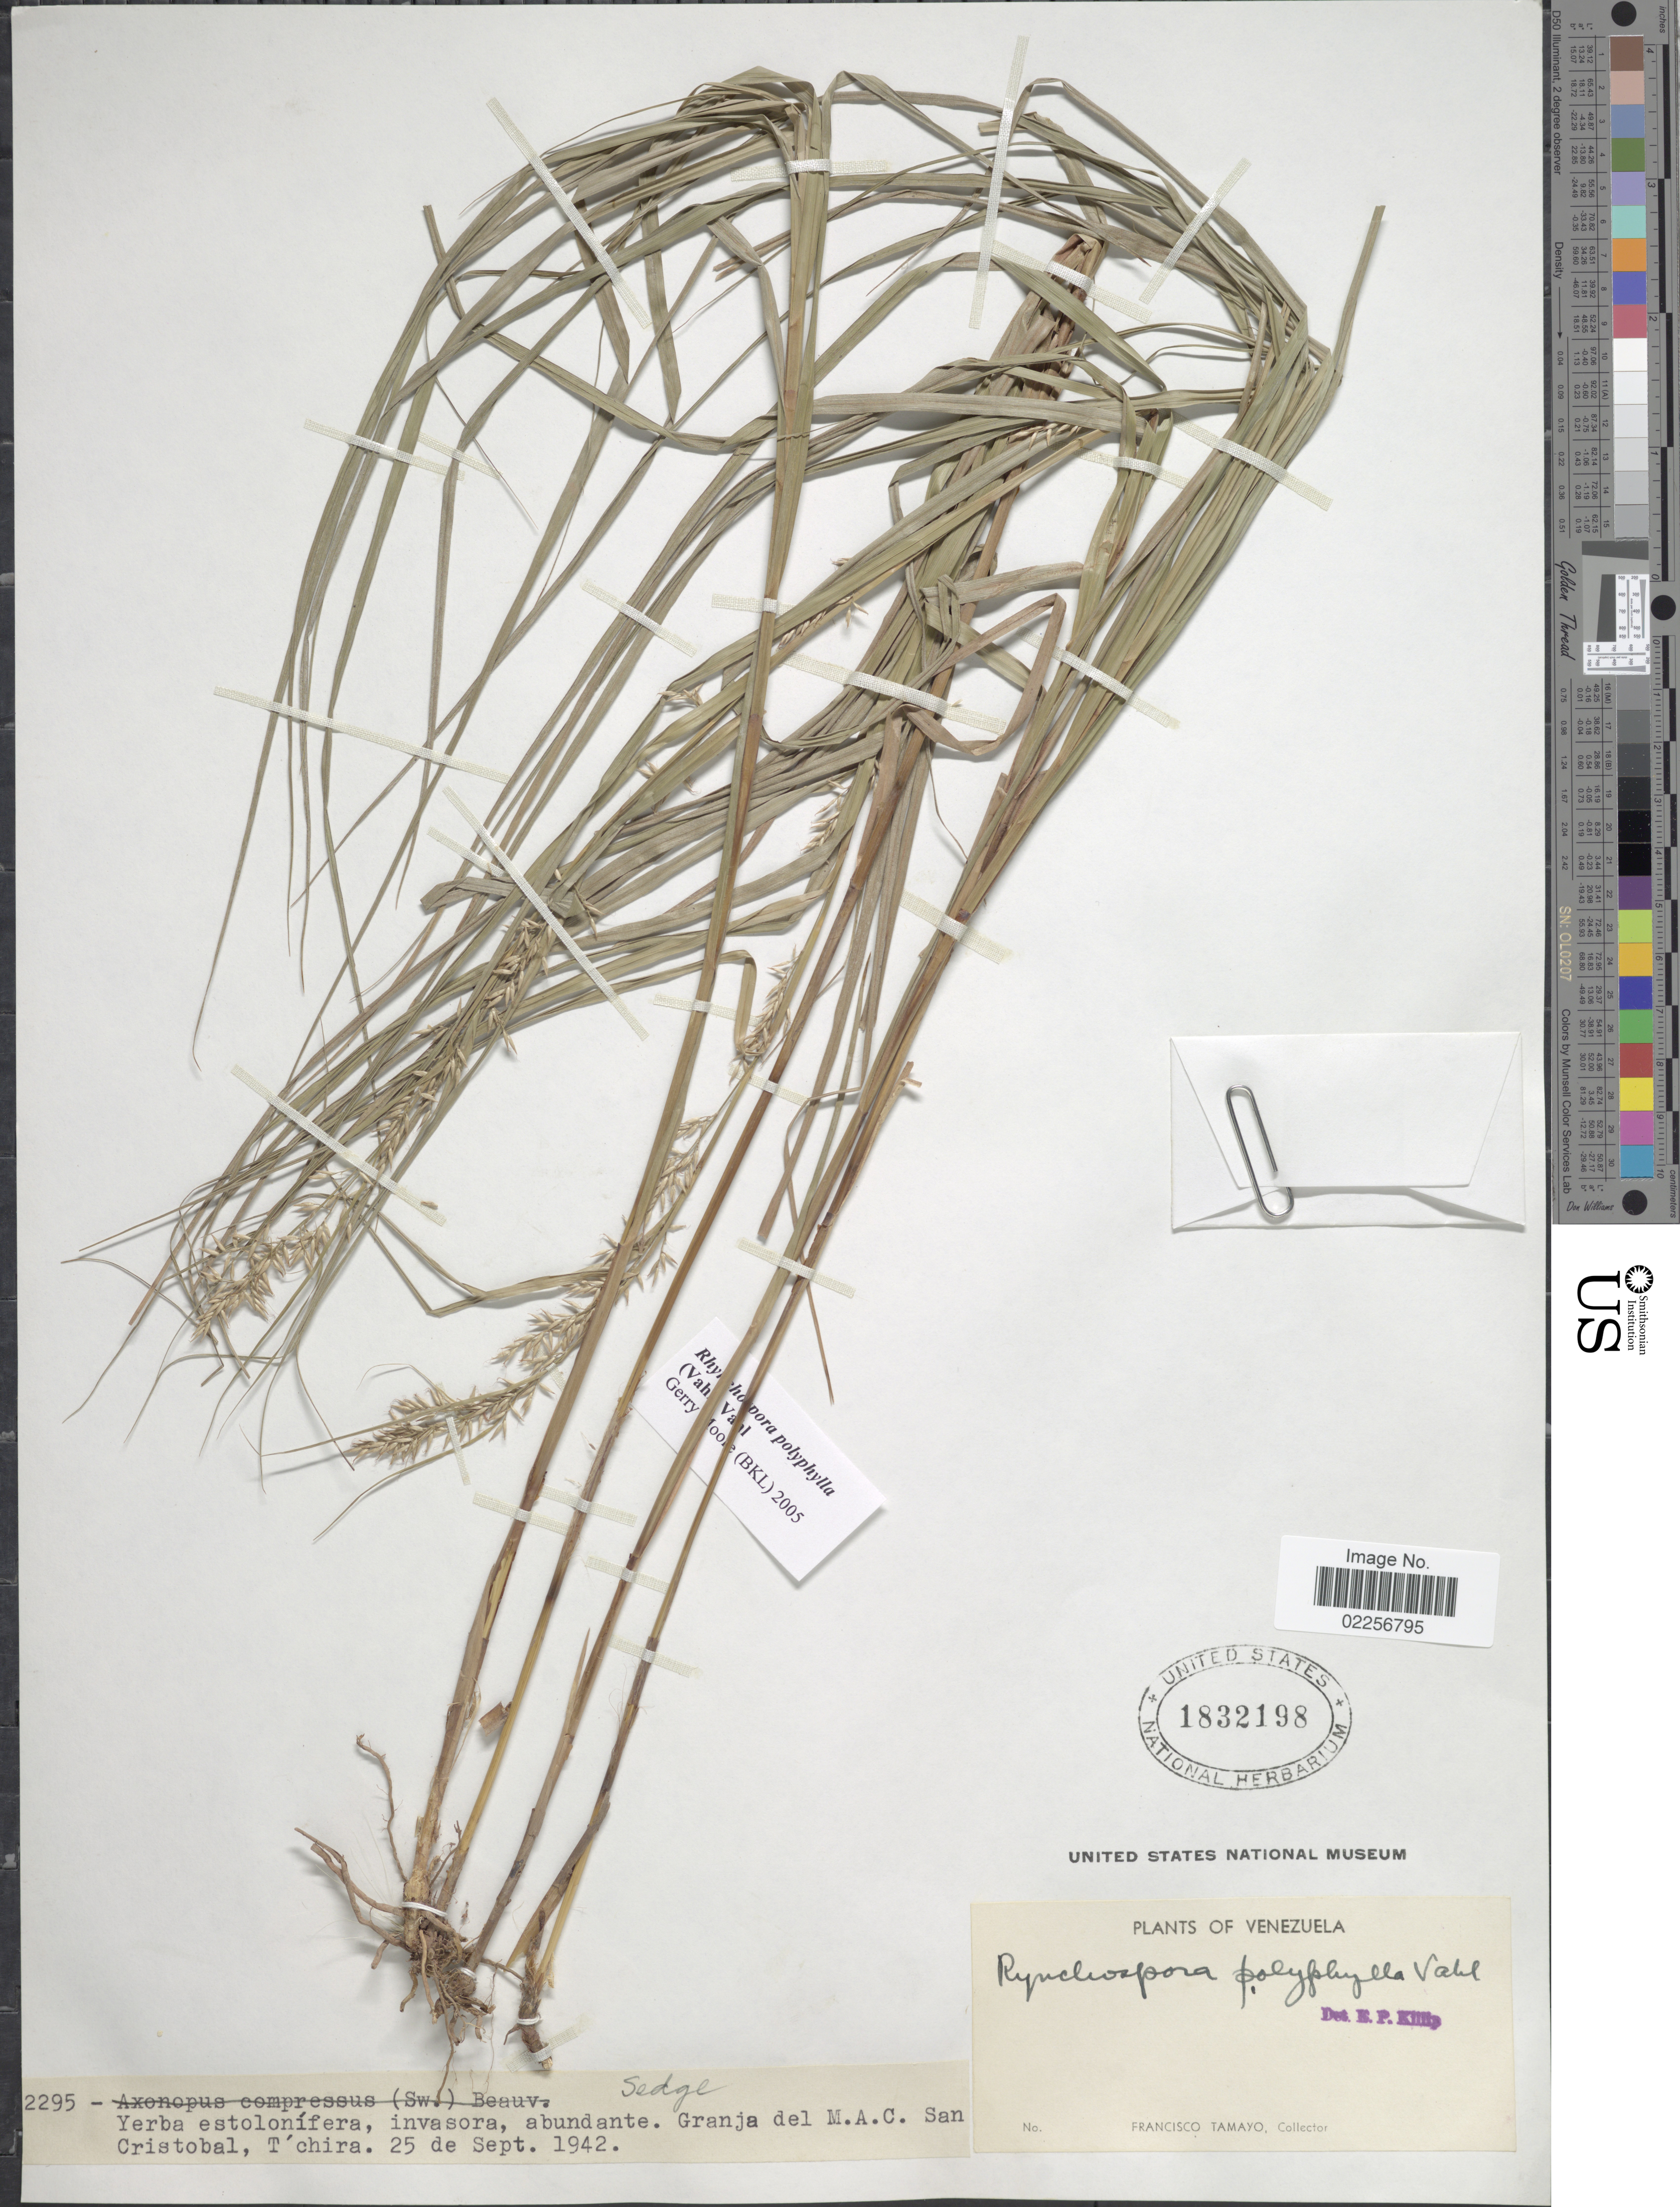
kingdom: Plantae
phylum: Tracheophyta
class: Liliopsida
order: Poales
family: Cyperaceae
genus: Rhynchospora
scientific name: Rhynchospora polyphylla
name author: (Vahl) Vahl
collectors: F. Tamayo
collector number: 2295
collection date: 1942-09-25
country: Venezuela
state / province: Tachira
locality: Yerba estolonifera, incasora, abundante. Granja del M.A.C San Cristobal, T'chira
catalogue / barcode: US 1832198